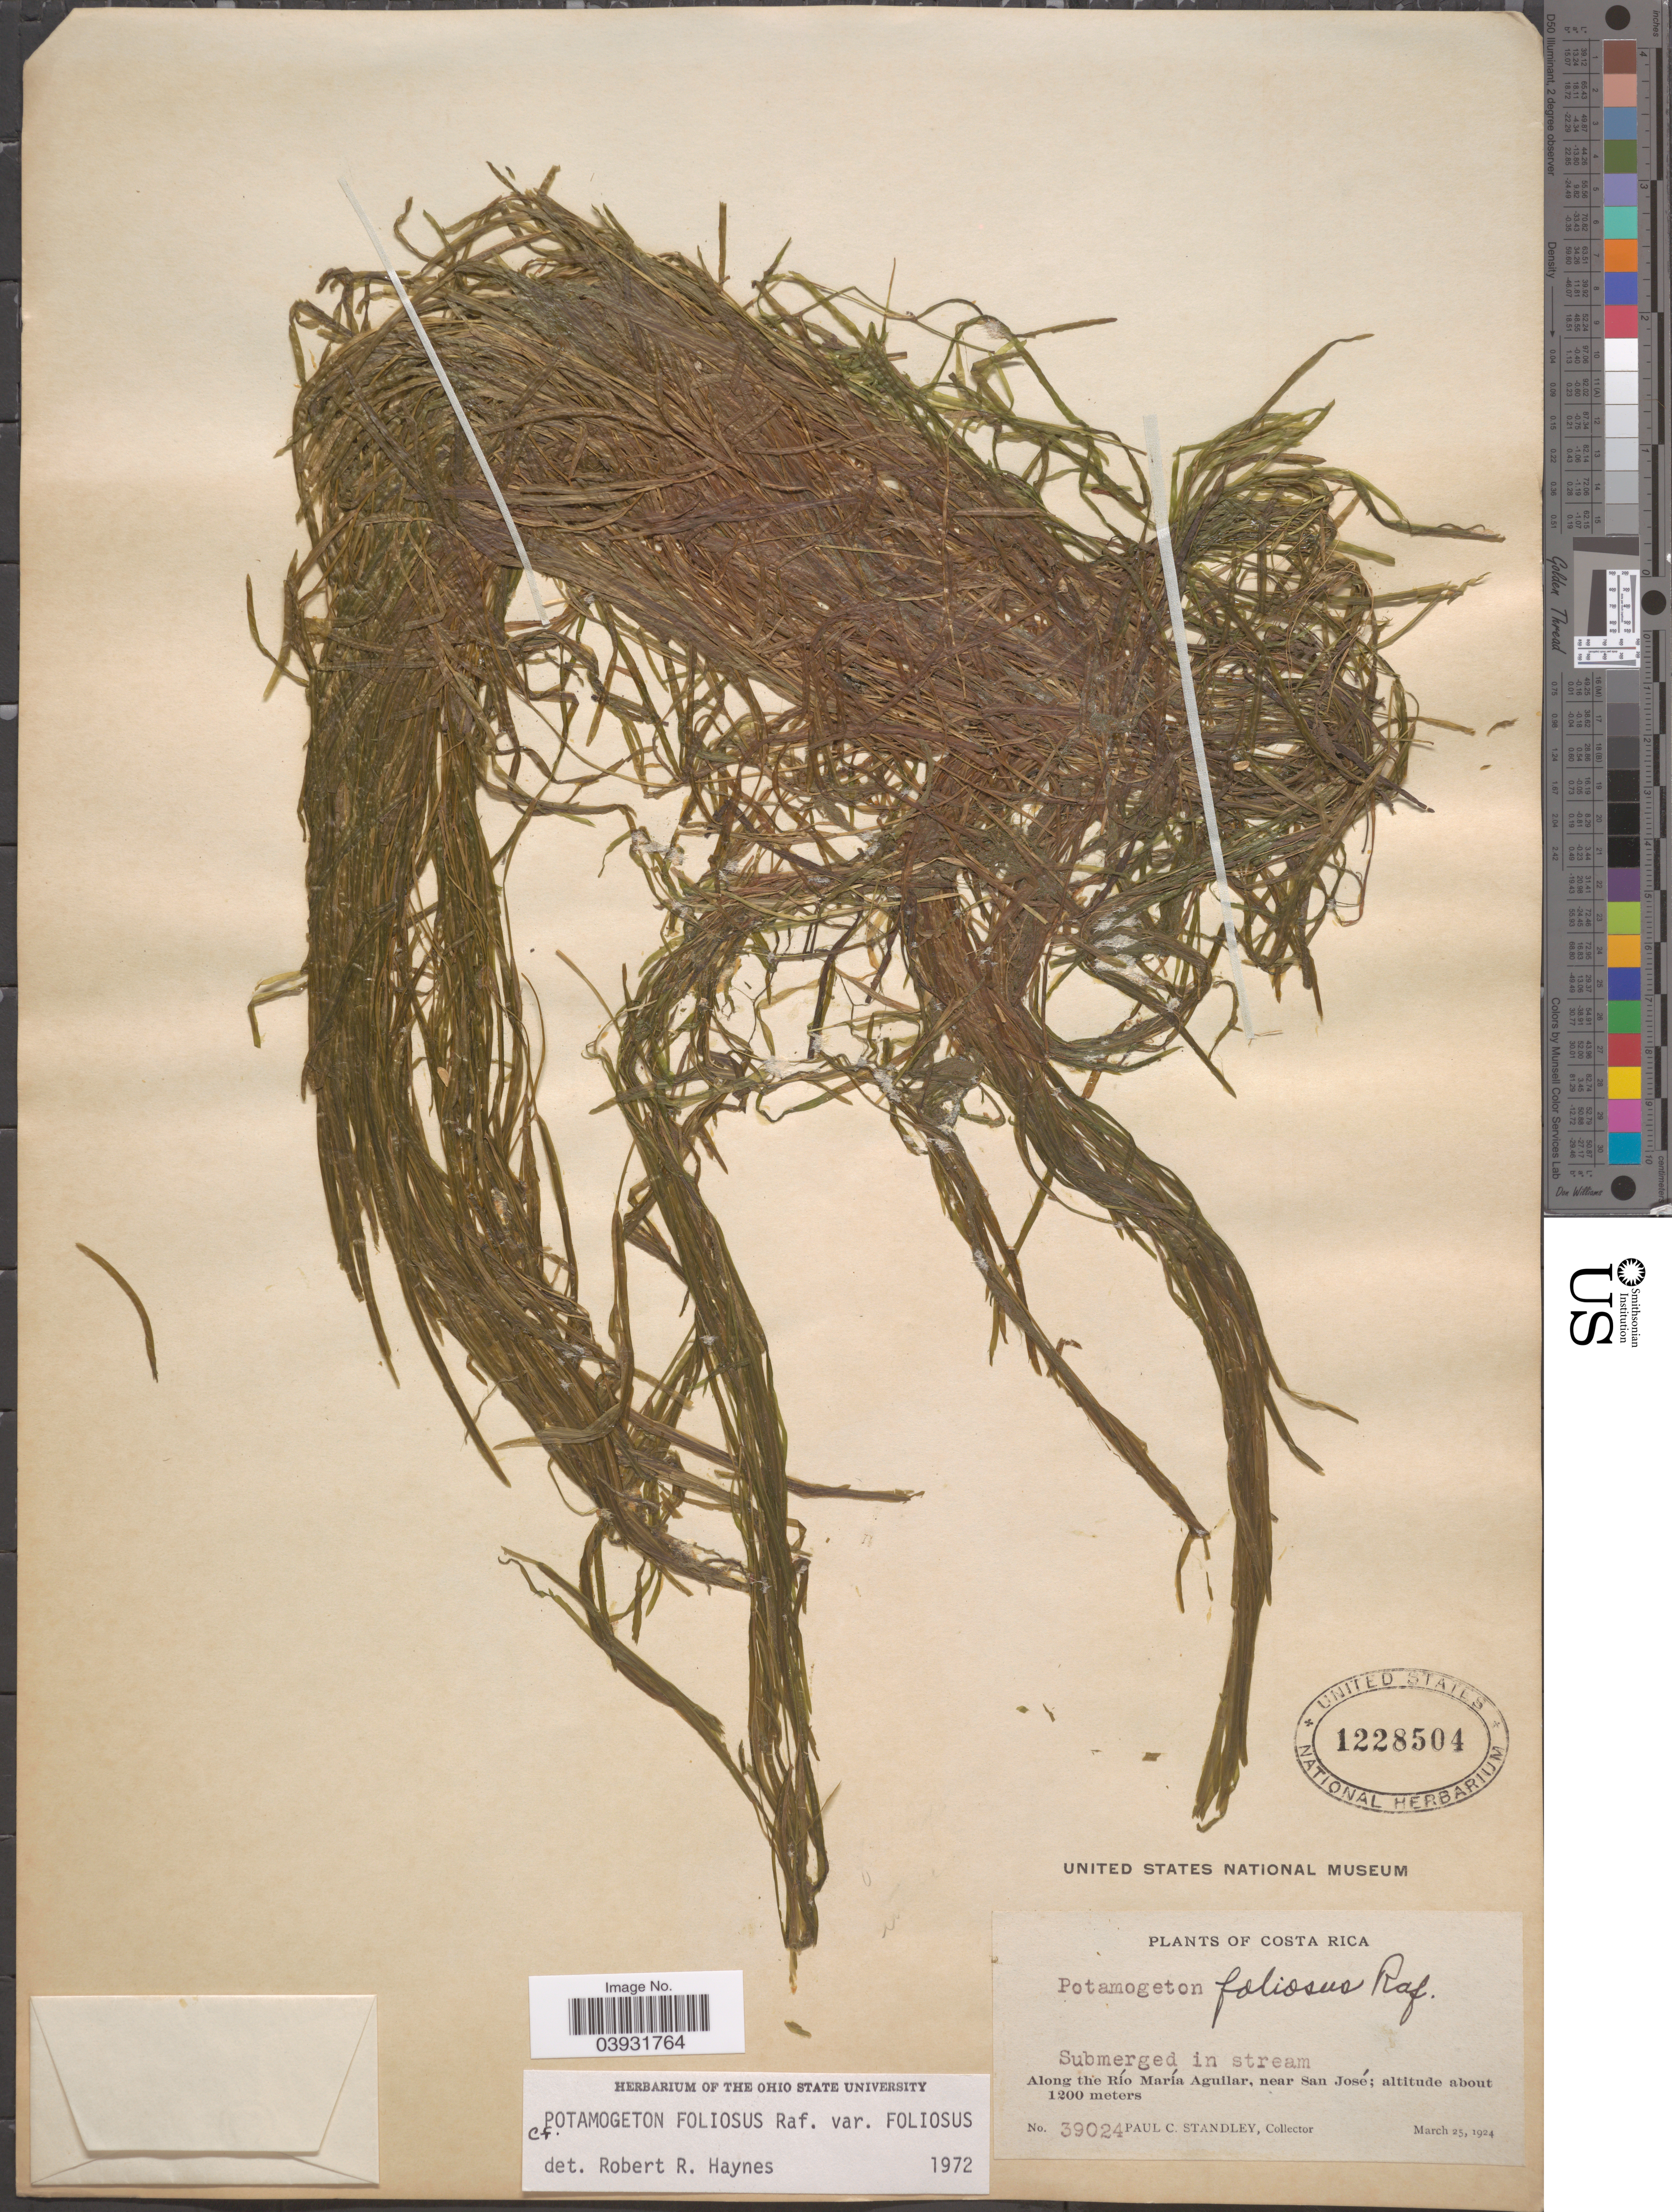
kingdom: Plantae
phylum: Tracheophyta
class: Liliopsida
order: Alismatales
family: Potamogetonaceae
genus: Potamogeton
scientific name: Potamogeton foliosus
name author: Raf.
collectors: P. C. Standley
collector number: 39024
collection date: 1924-03-25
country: Costa Rica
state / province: San José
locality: Along the Río María Aguilar, near San José.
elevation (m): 1200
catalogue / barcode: US 1228504